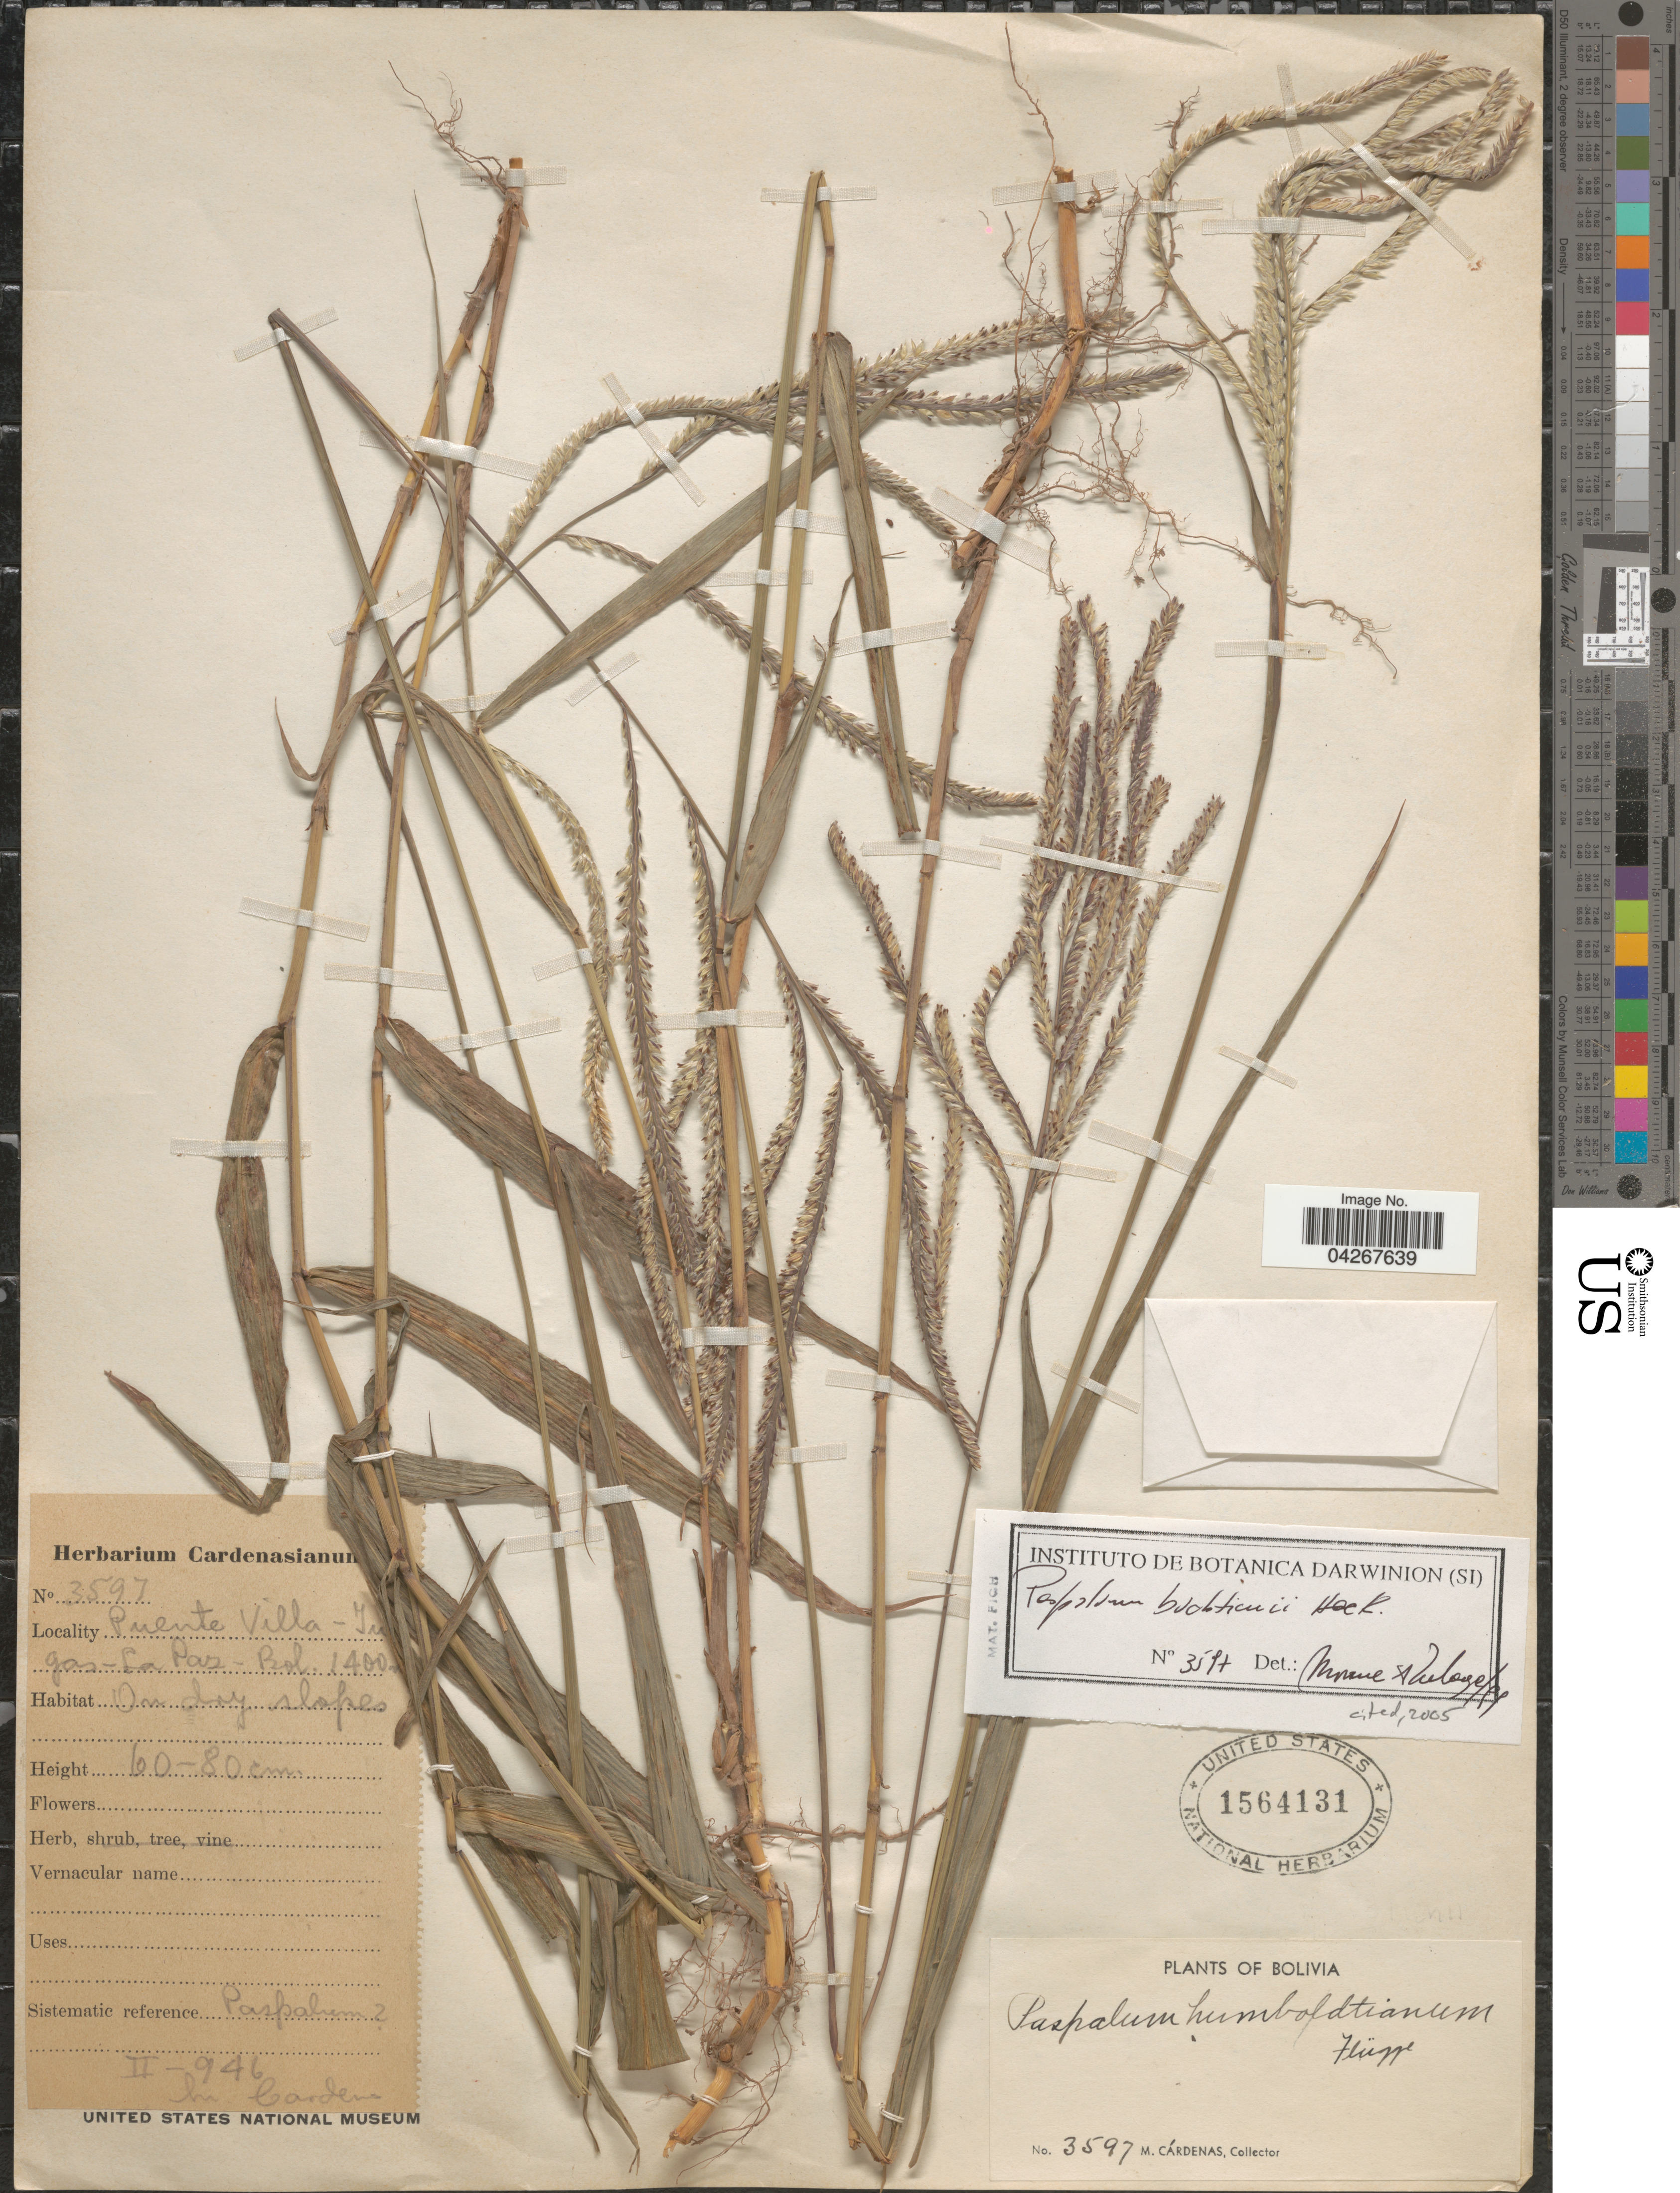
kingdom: Plantae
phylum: Tracheophyta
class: Liliopsida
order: Poales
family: Poaceae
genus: Paspalum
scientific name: Paspalum buchtienii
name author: Hack.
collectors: M. Cárdenas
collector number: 3597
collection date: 1946-02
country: Bolivia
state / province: La Paz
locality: Puente Villa-Yungas. On dry slopes.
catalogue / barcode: US 1564131